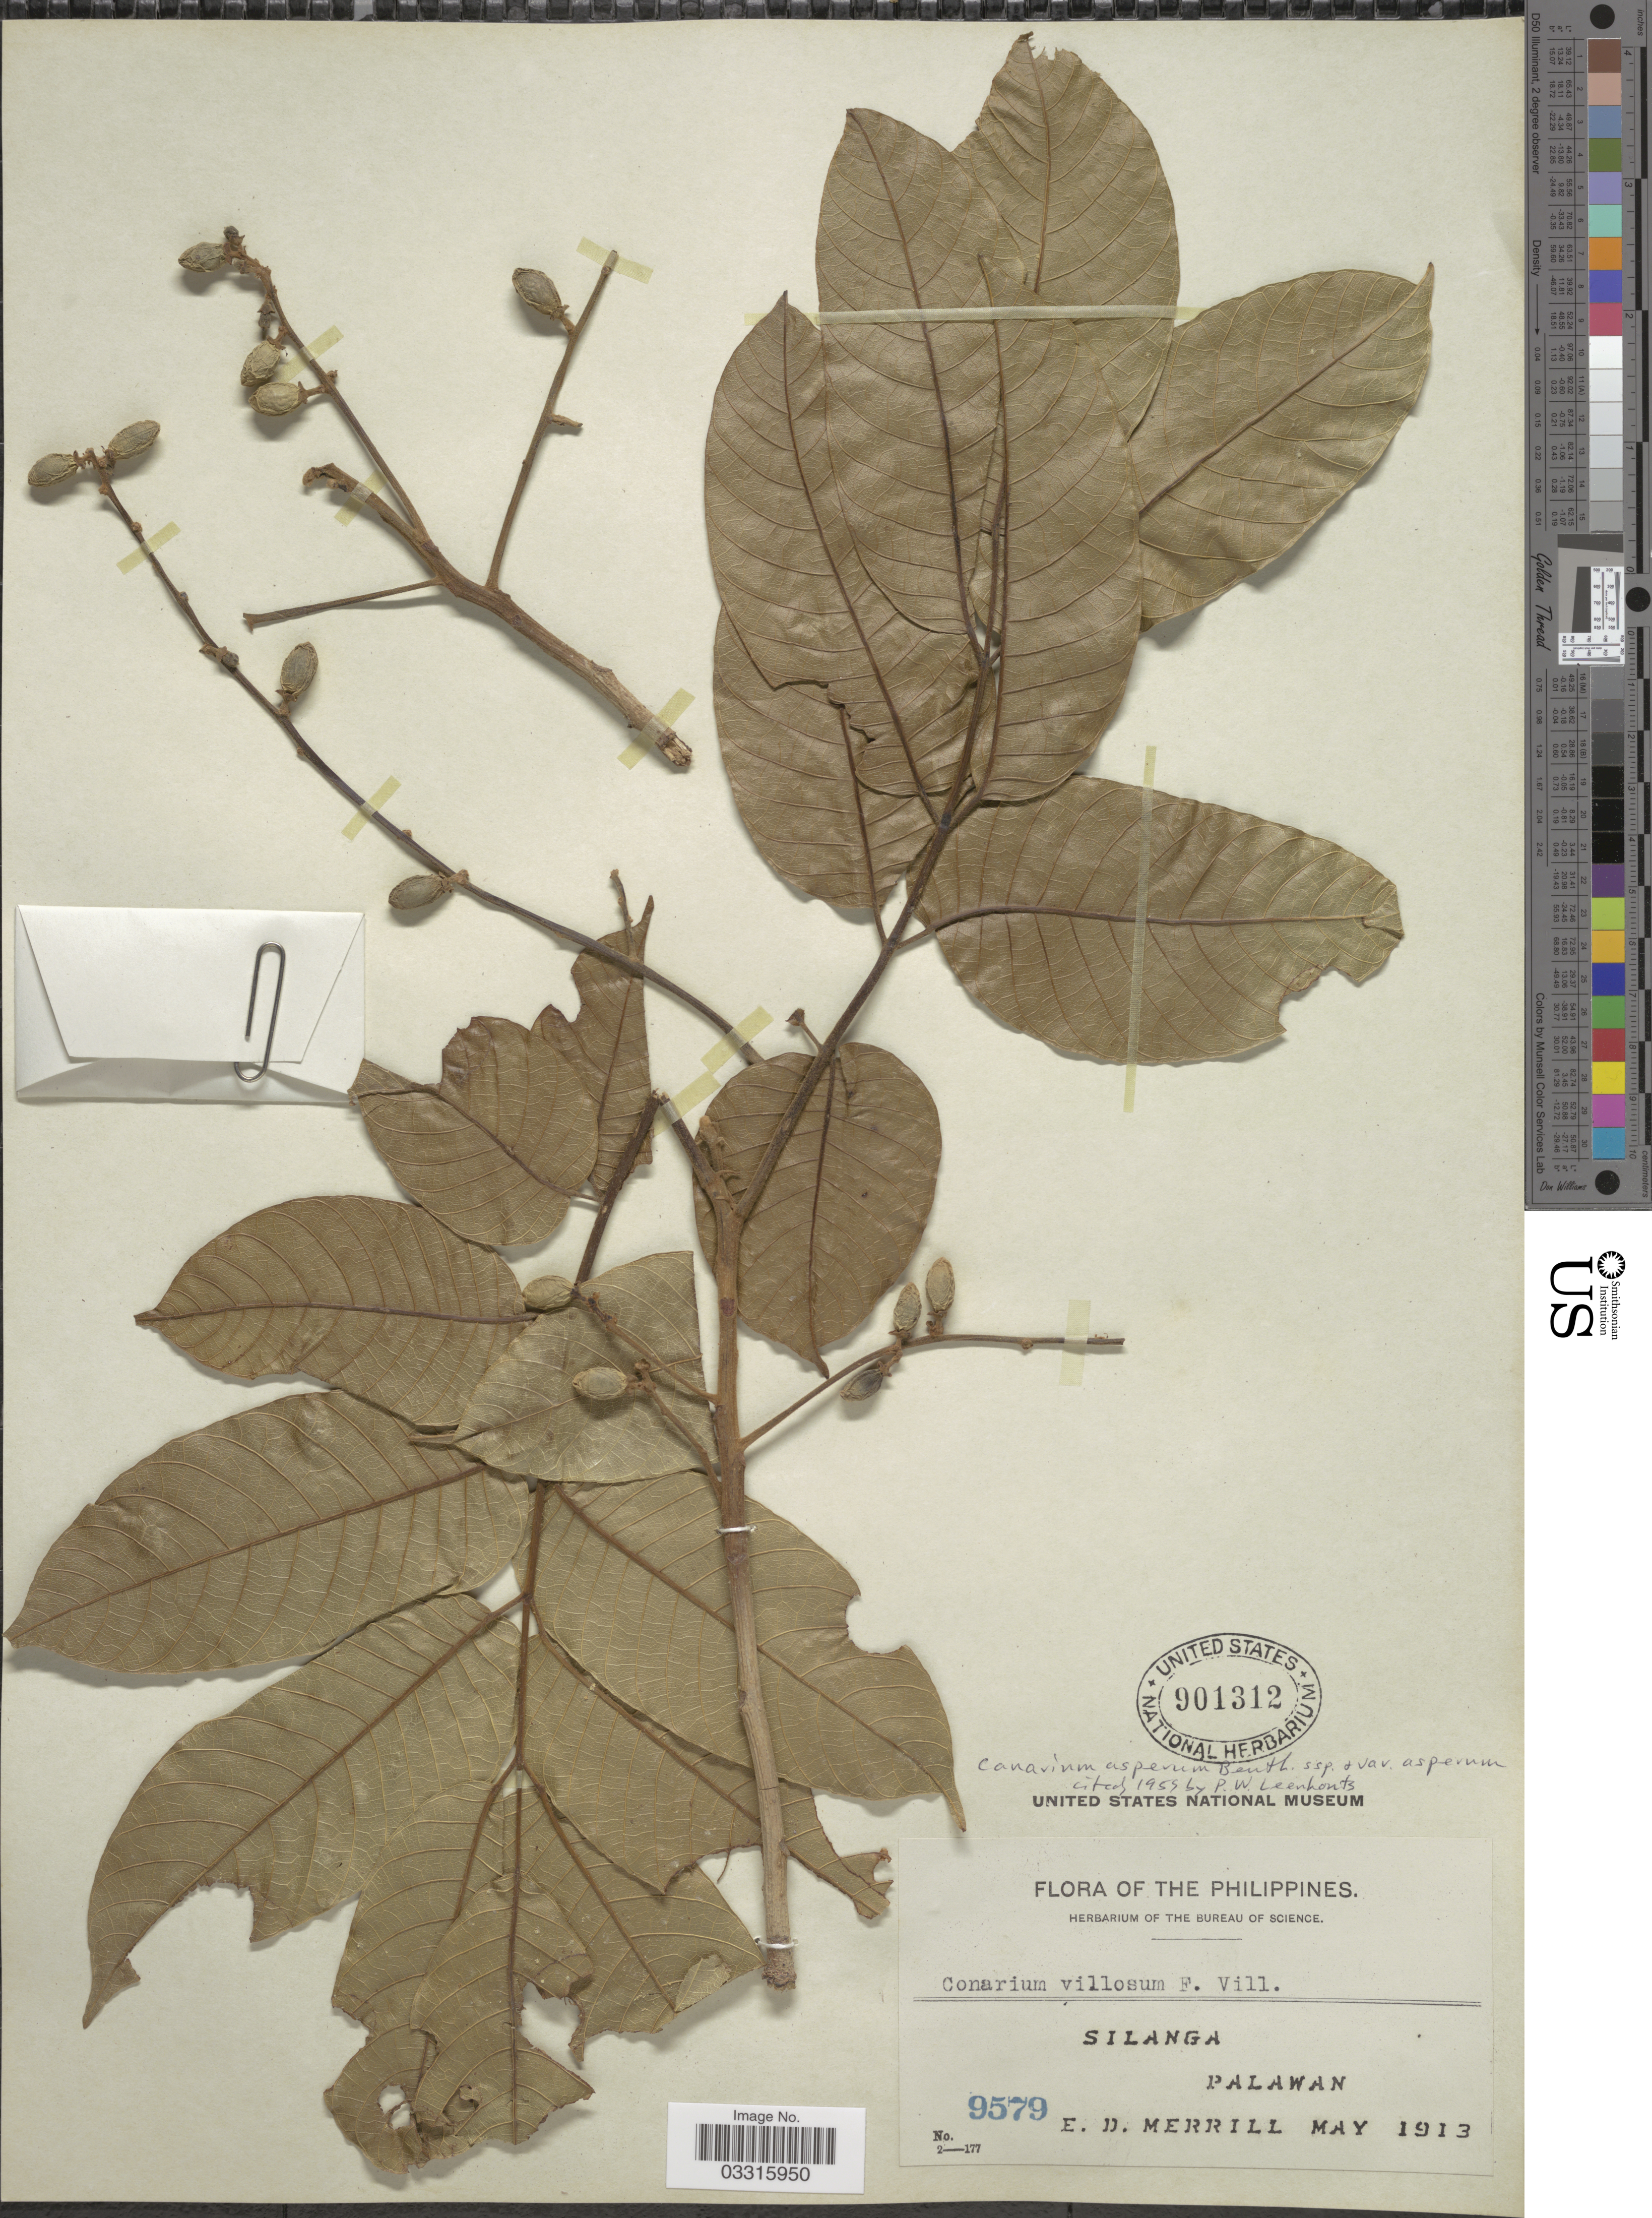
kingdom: Plantae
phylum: Tracheophyta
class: Magnoliopsida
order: Sapindales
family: Burseraceae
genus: Canarium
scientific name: Canarium asperum subsp. asperum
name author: Benth.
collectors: E. D. Merrill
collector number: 9579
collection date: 1913-05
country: Philippines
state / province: Mimaropa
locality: Silanga.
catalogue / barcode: US 901312